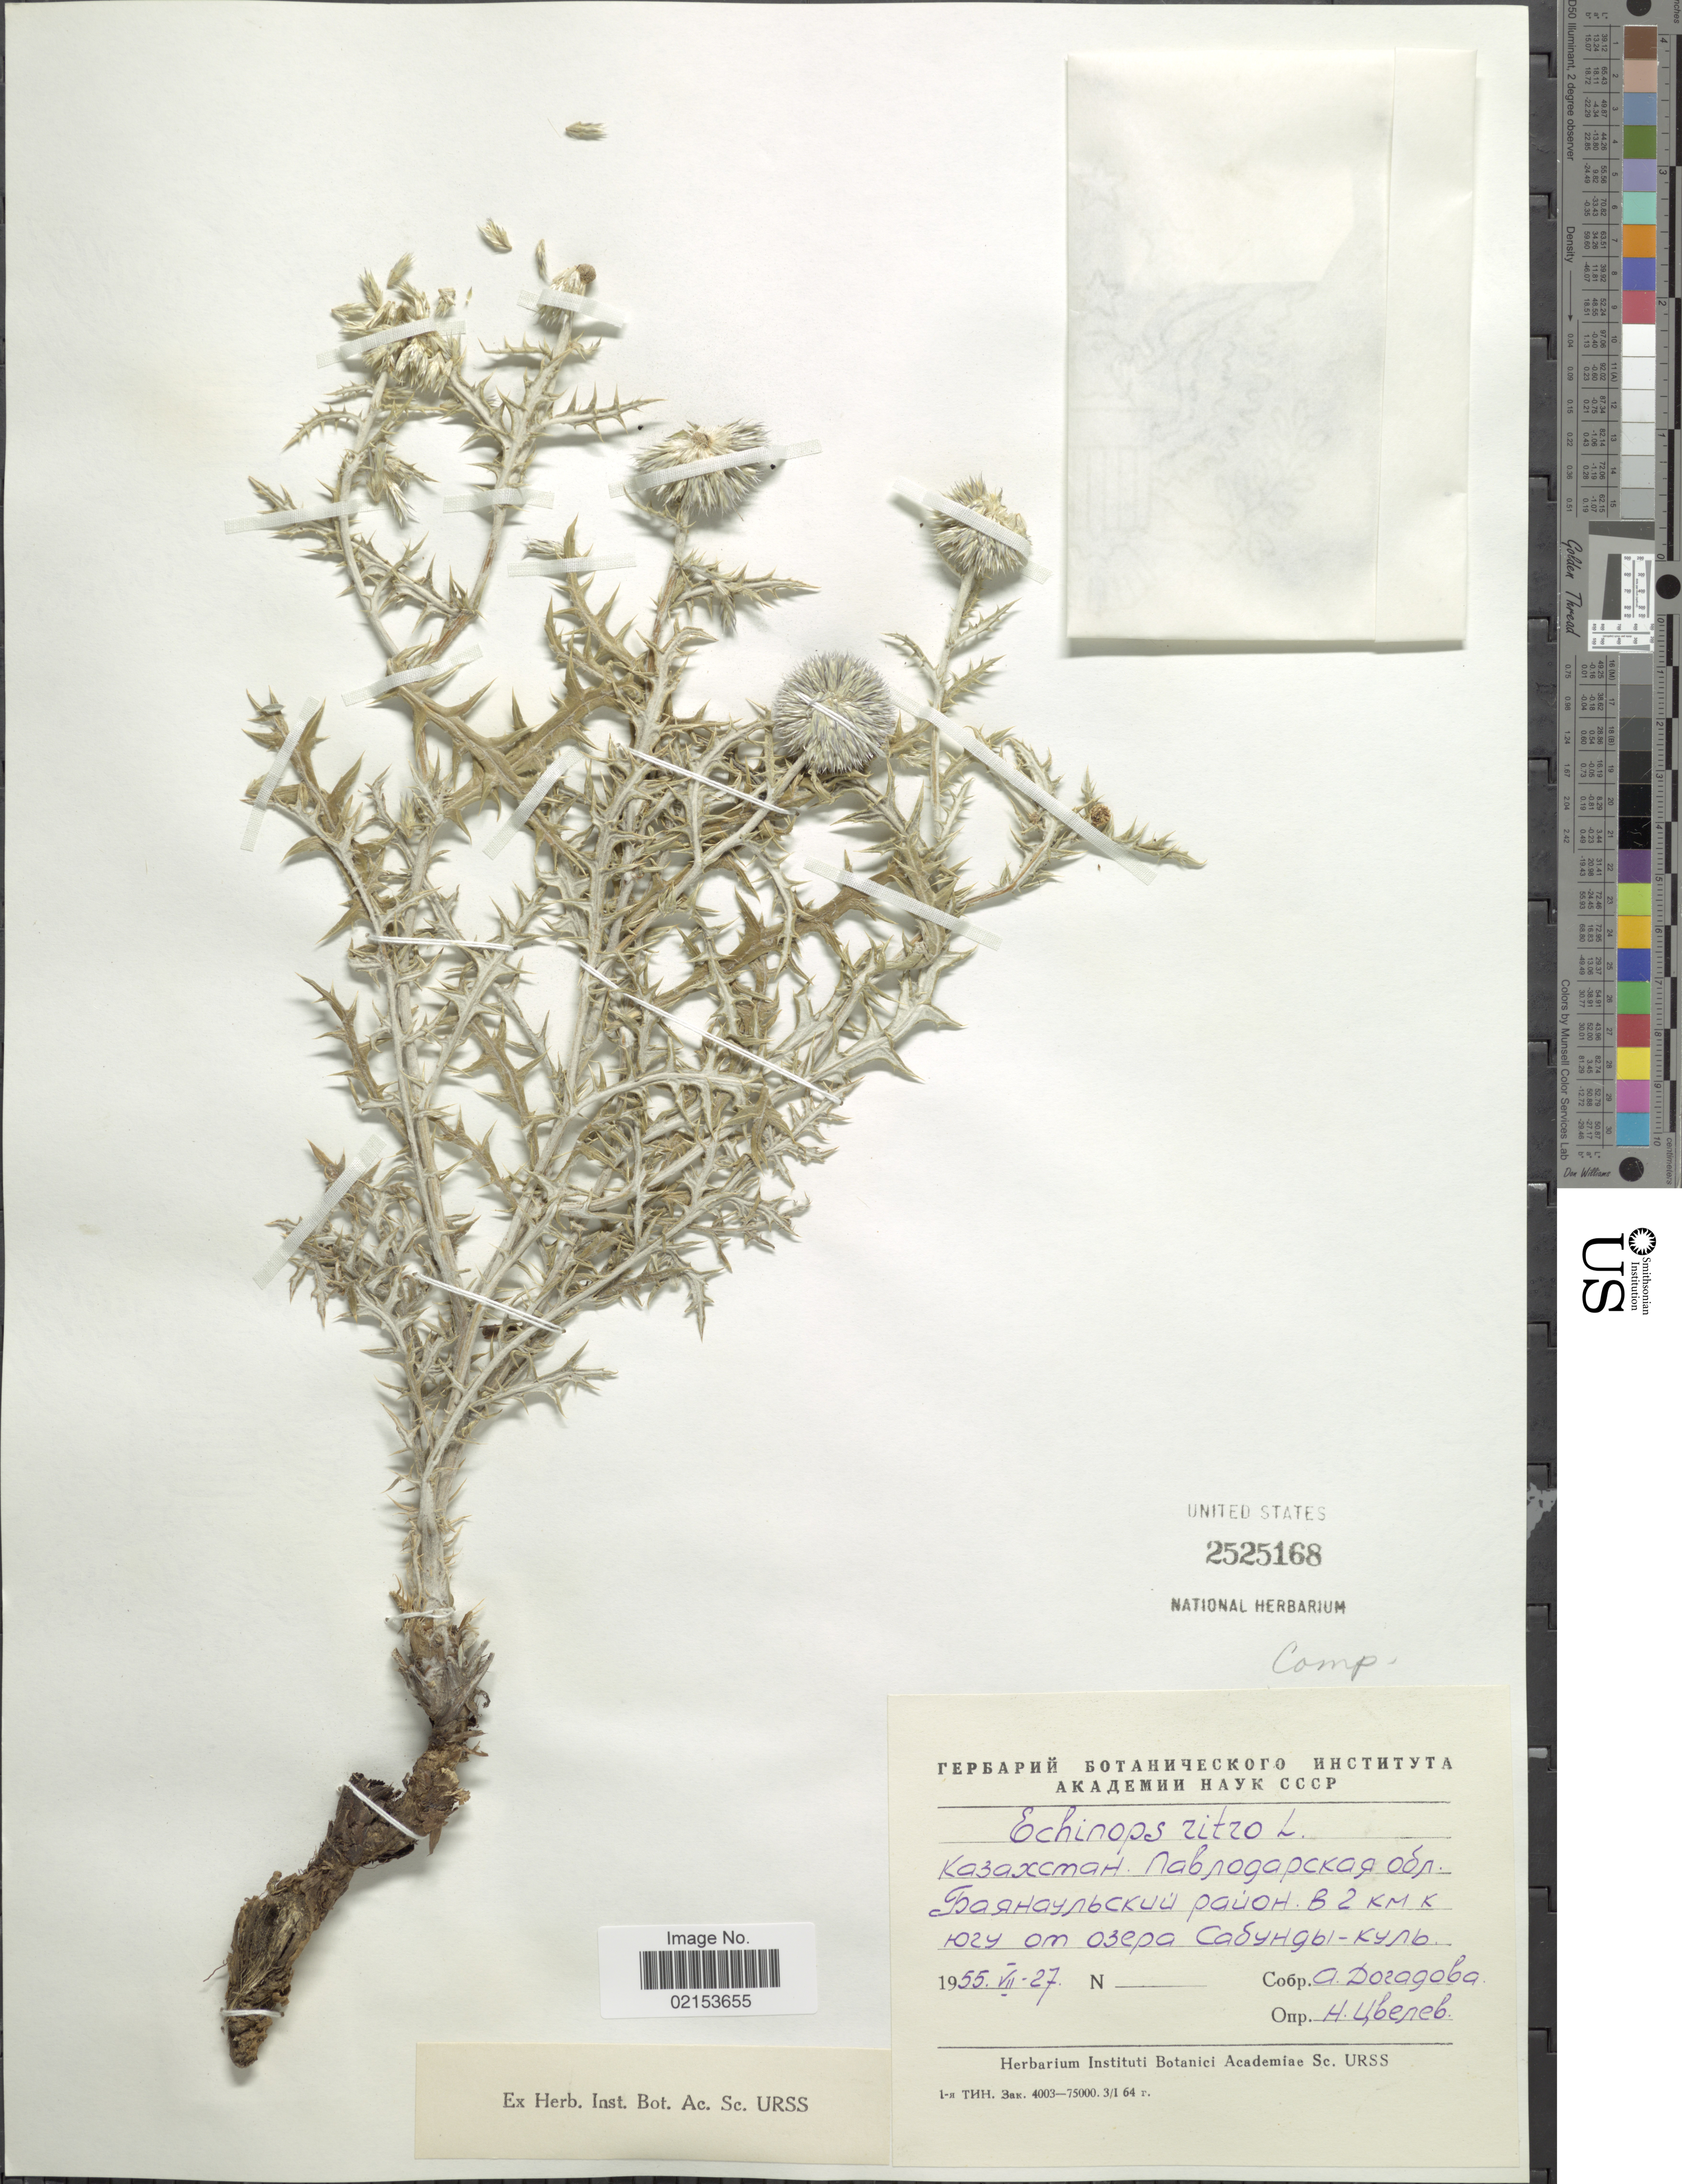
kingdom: Plantae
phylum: Tracheophyta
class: Magnoliopsida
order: Asterales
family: Asteraceae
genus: Echinops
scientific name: Echinops ritro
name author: L.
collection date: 1955-07-27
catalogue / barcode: US 2525168